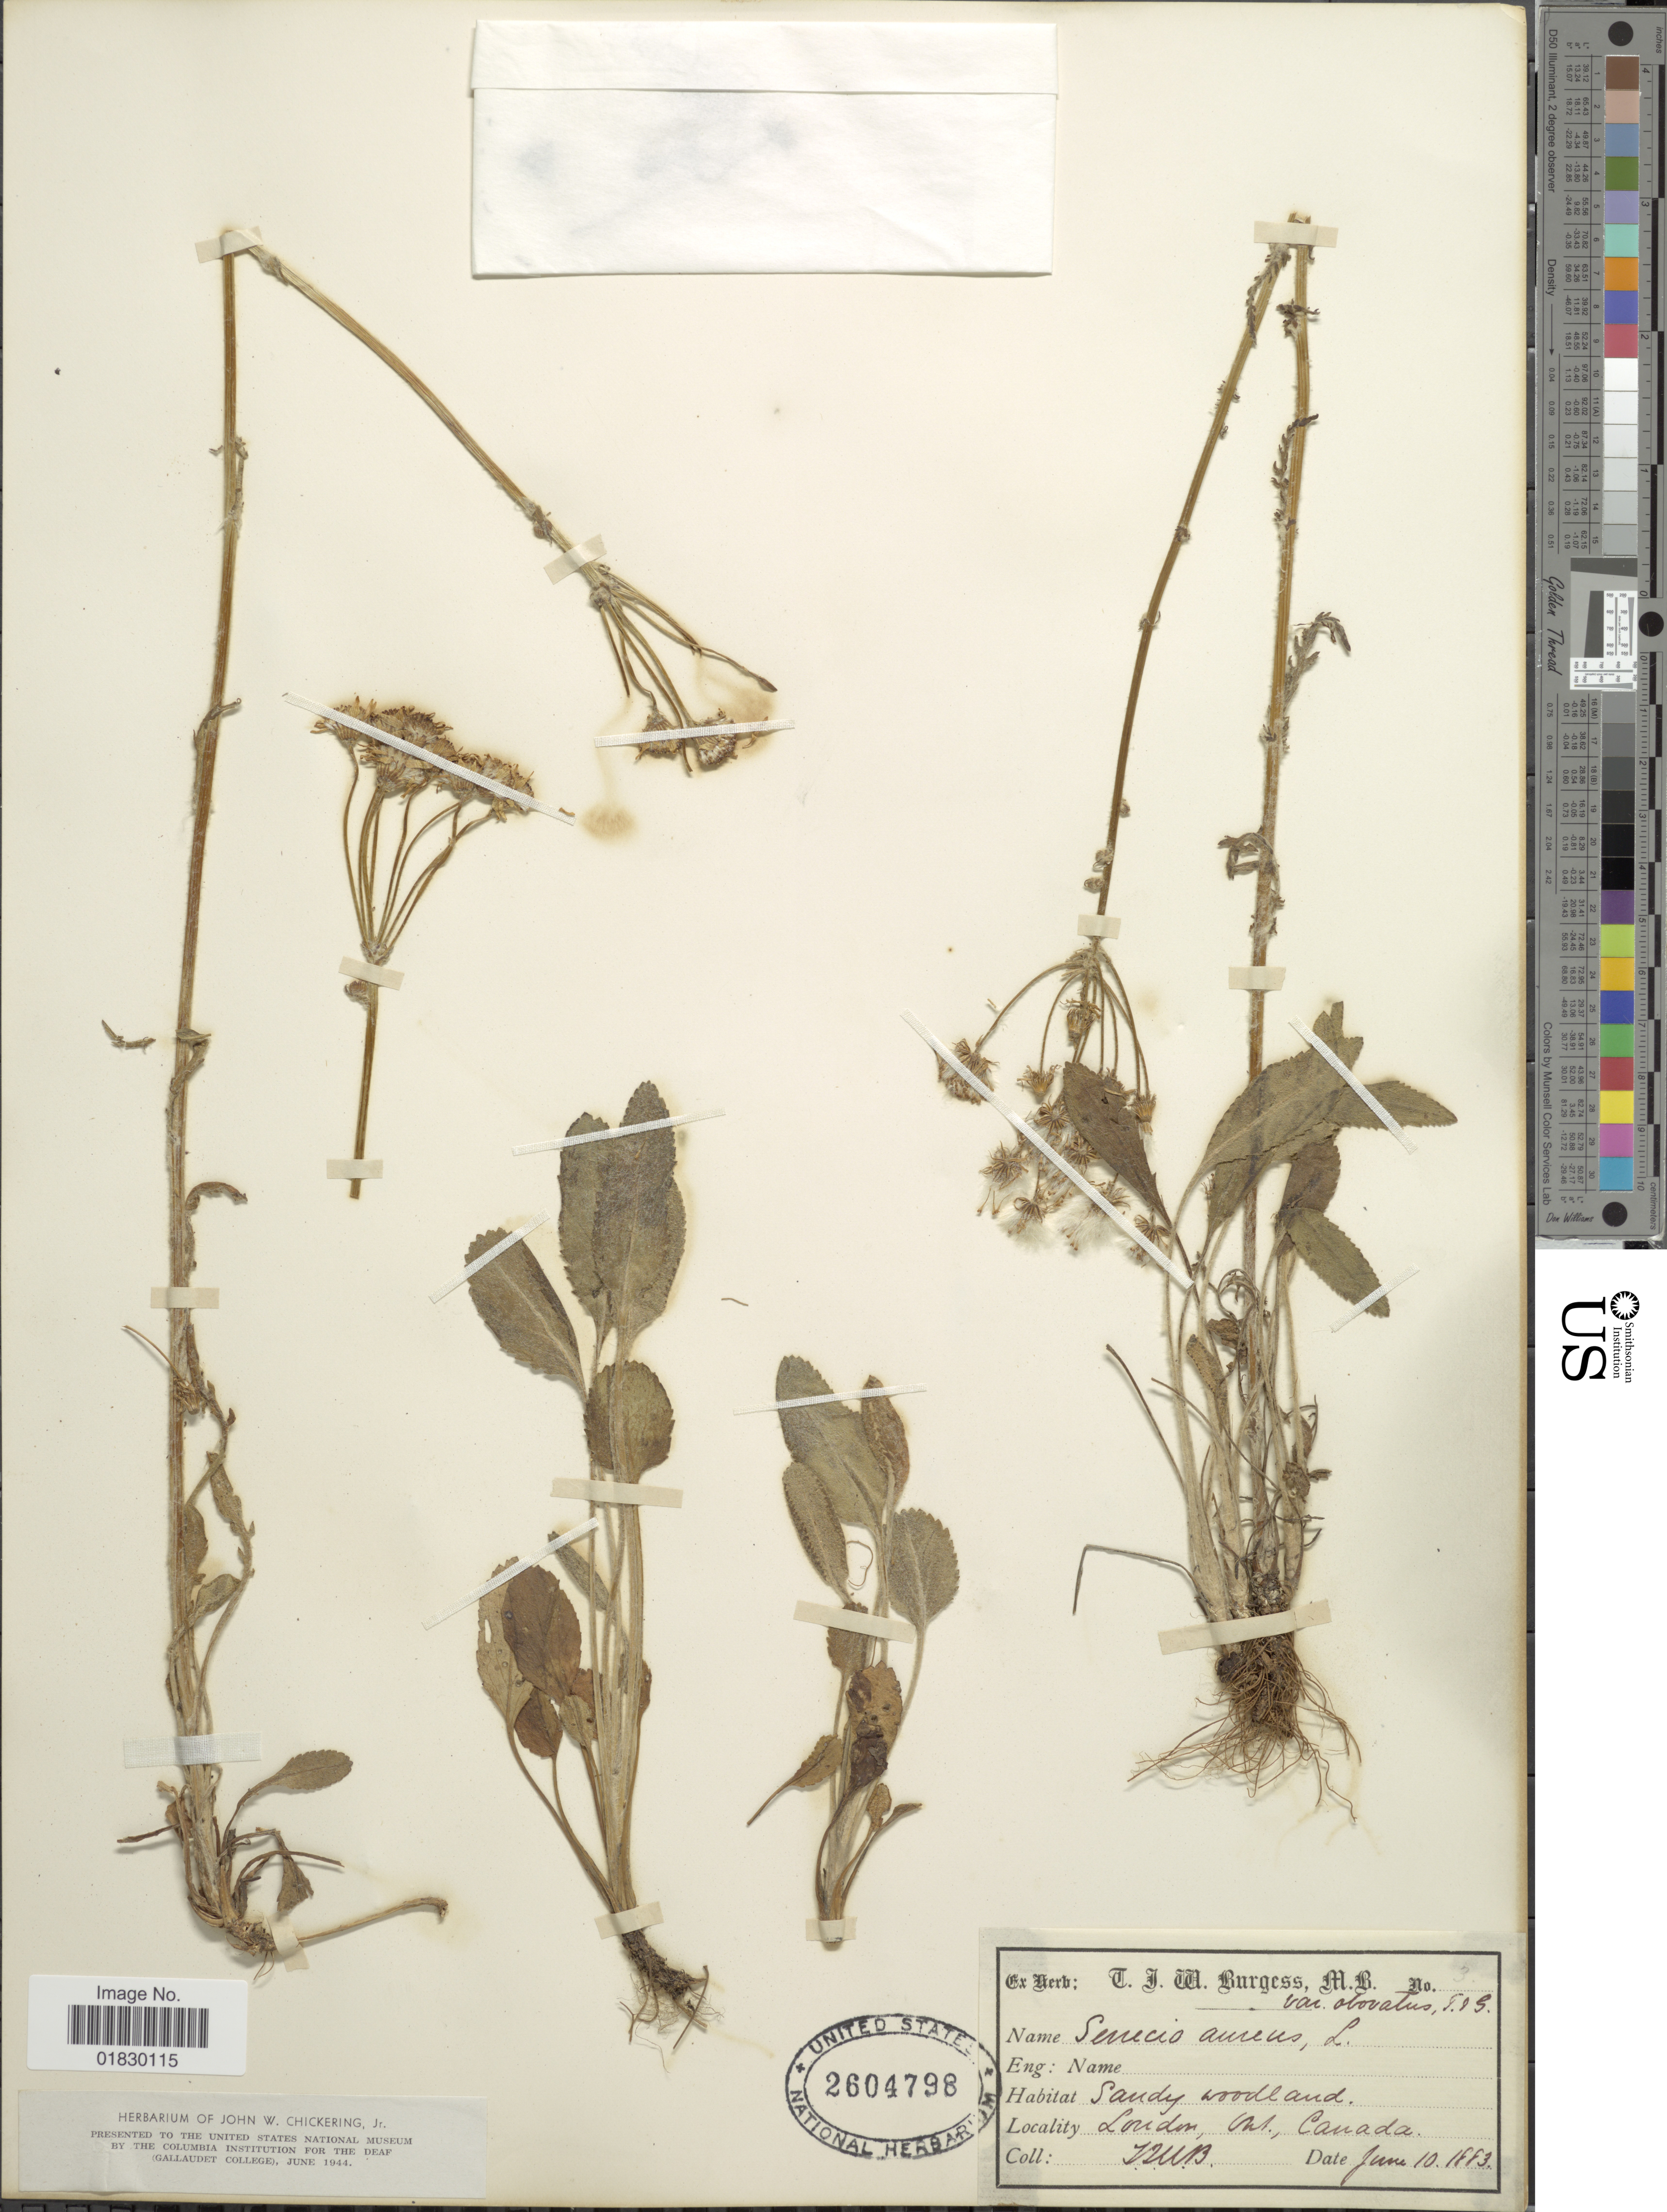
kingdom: Plantae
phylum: Tracheophyta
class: Magnoliopsida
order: Asterales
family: Asteraceae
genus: Packera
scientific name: Packera aurea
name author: (L.) Á. Löve & D. Löve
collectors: T. Burgess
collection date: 1883-06-10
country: Canada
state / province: Ontario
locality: London, Ont. Canada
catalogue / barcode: US 2604798